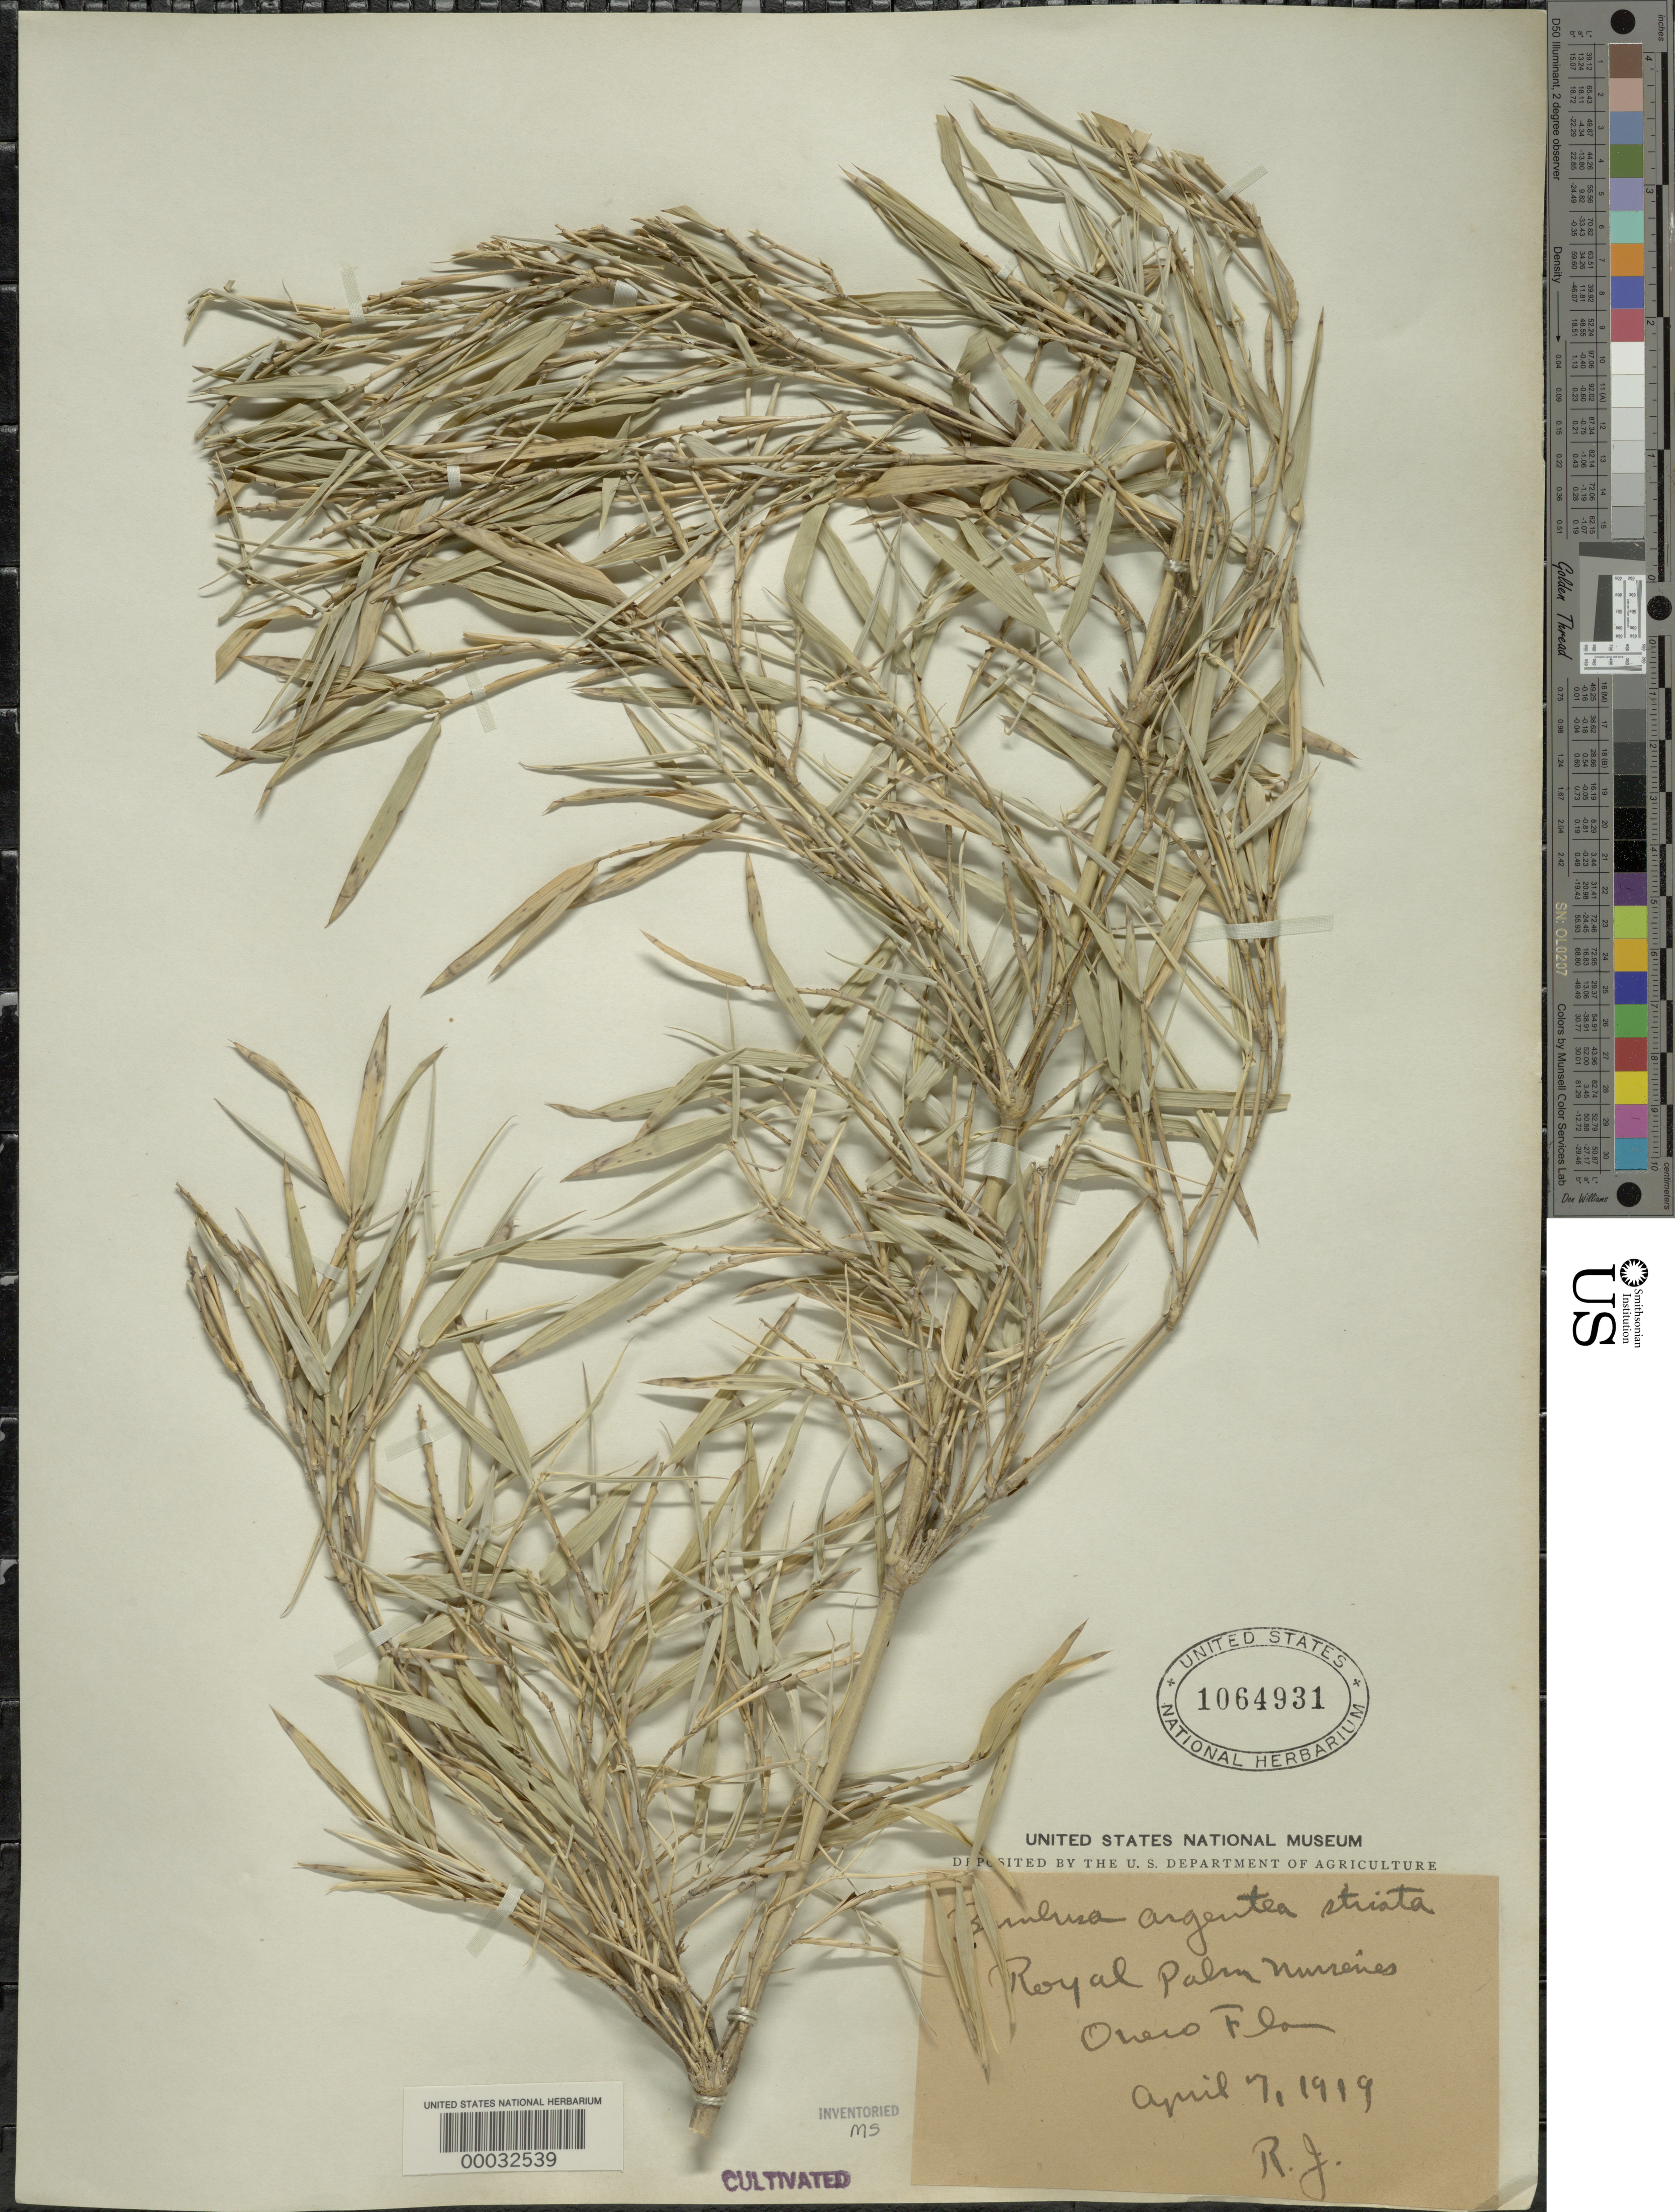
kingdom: Plantae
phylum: Tracheophyta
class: Liliopsida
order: Poales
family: Poaceae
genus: Bambusa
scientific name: Bambusa multiplex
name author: (Lour.) Raeusch. ex Schult. & Schult. f.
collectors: R. Jones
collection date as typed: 07 Apr 1919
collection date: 1919-04-07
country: United States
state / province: Florida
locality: Royal palm nurseries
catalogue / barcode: US 1064931